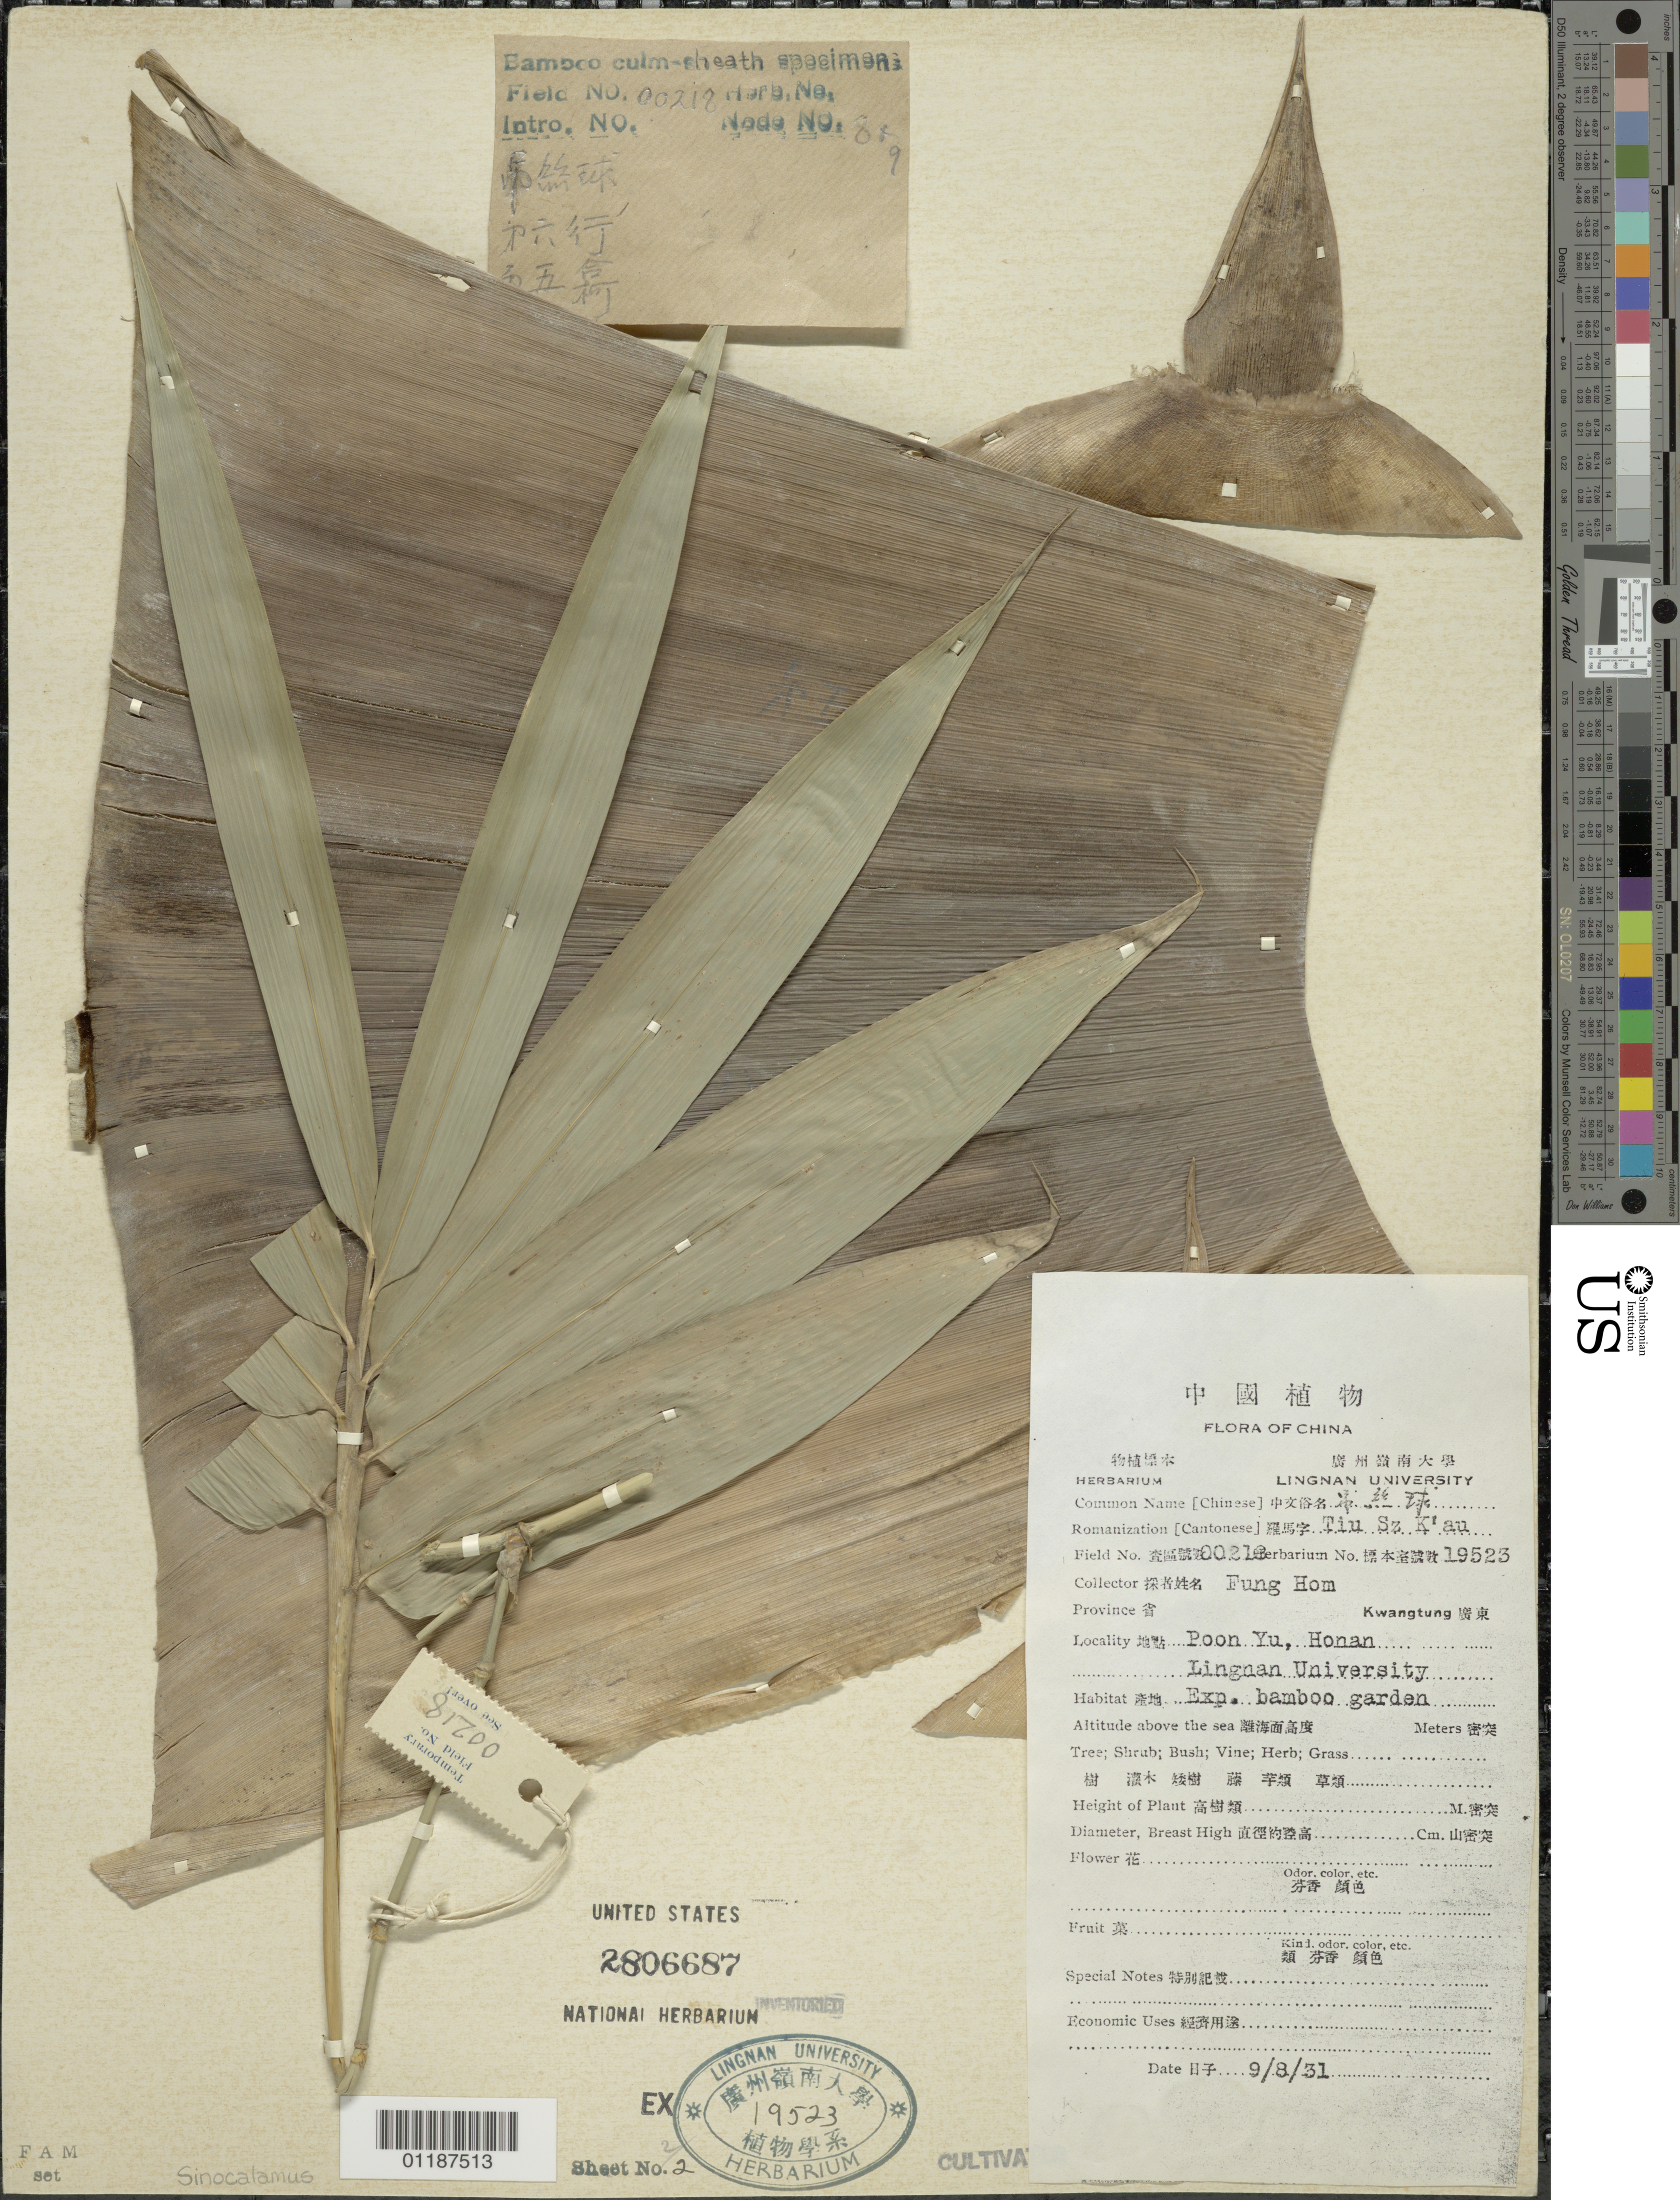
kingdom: Plantae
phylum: Tracheophyta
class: Liliopsida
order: Poales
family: Poaceae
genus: Sinocalamus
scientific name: Sinocalamus sp.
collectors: H. L. Fung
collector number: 218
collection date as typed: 08 Sep 1931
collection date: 1931-09-08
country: China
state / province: Guangdong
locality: Poon Yu, Honan Lingnan University Exp. Bamboo Garden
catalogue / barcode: US 2806687